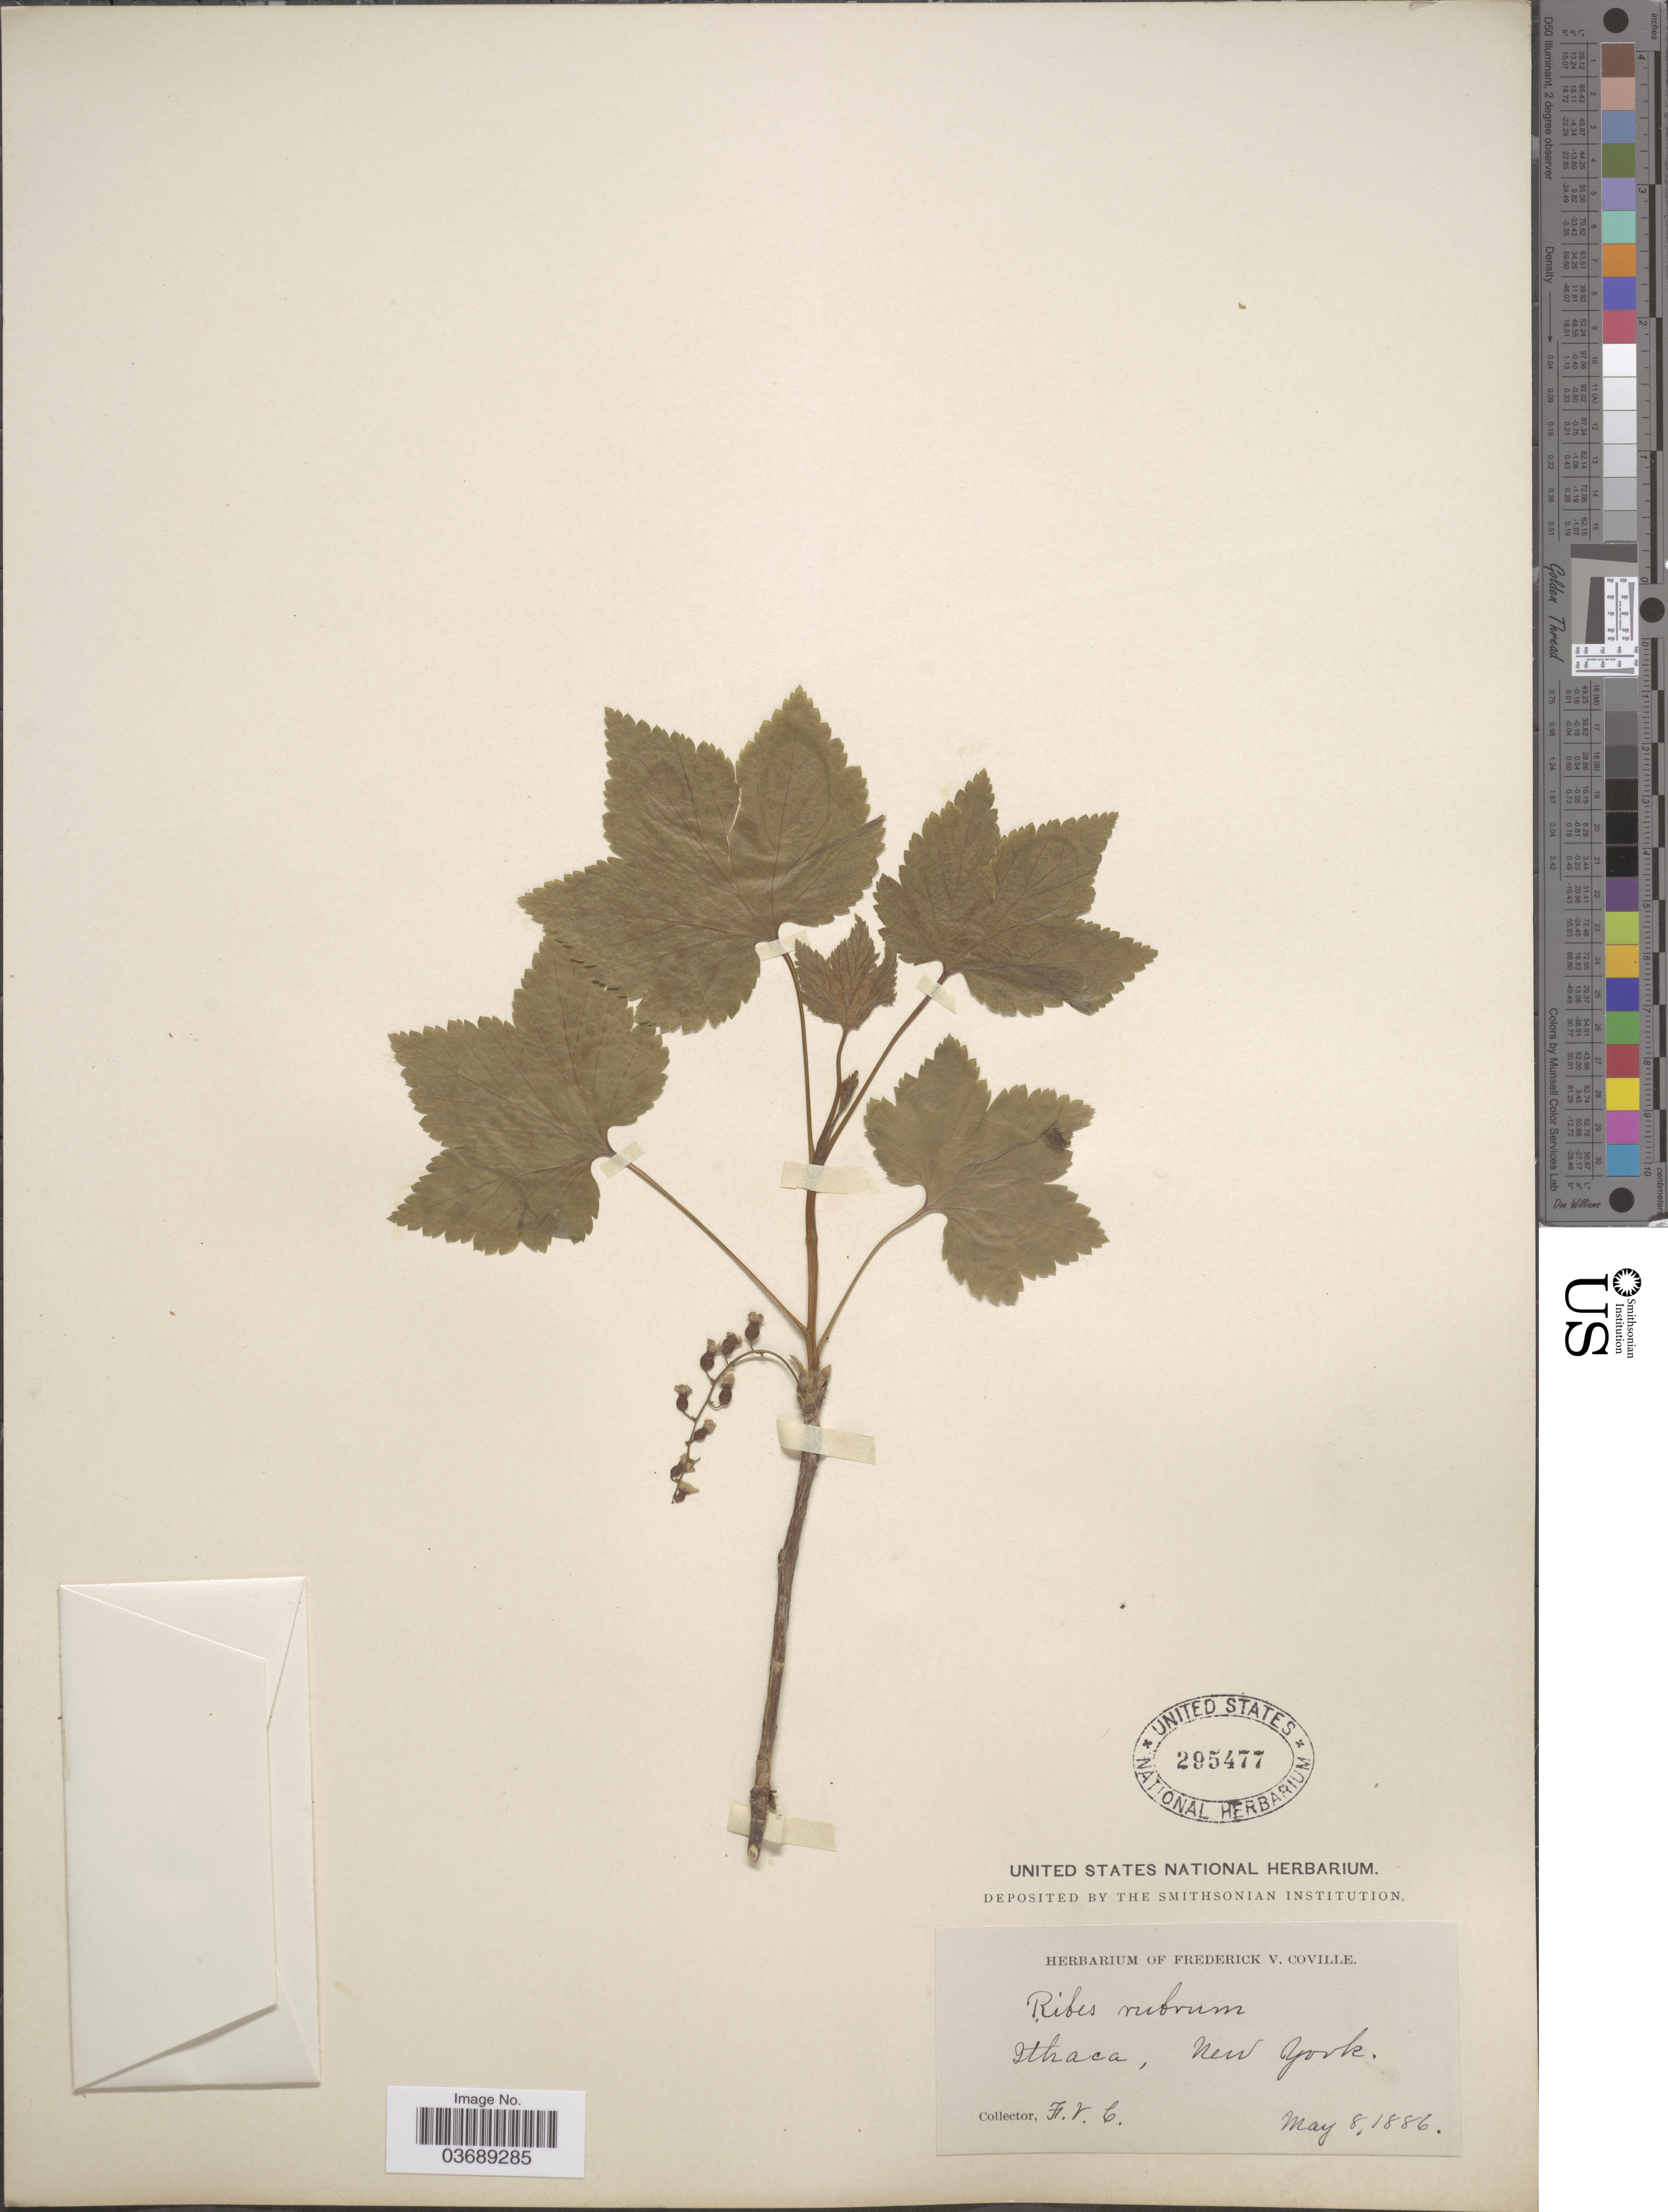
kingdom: Plantae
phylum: Tracheophyta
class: Magnoliopsida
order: Saxifragales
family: Grossulariaceae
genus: Ribes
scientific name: Ribes triste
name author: Pall.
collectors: F. V. Coville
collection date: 1886-05-08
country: United States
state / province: New York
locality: Ithaca.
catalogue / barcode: US 295477